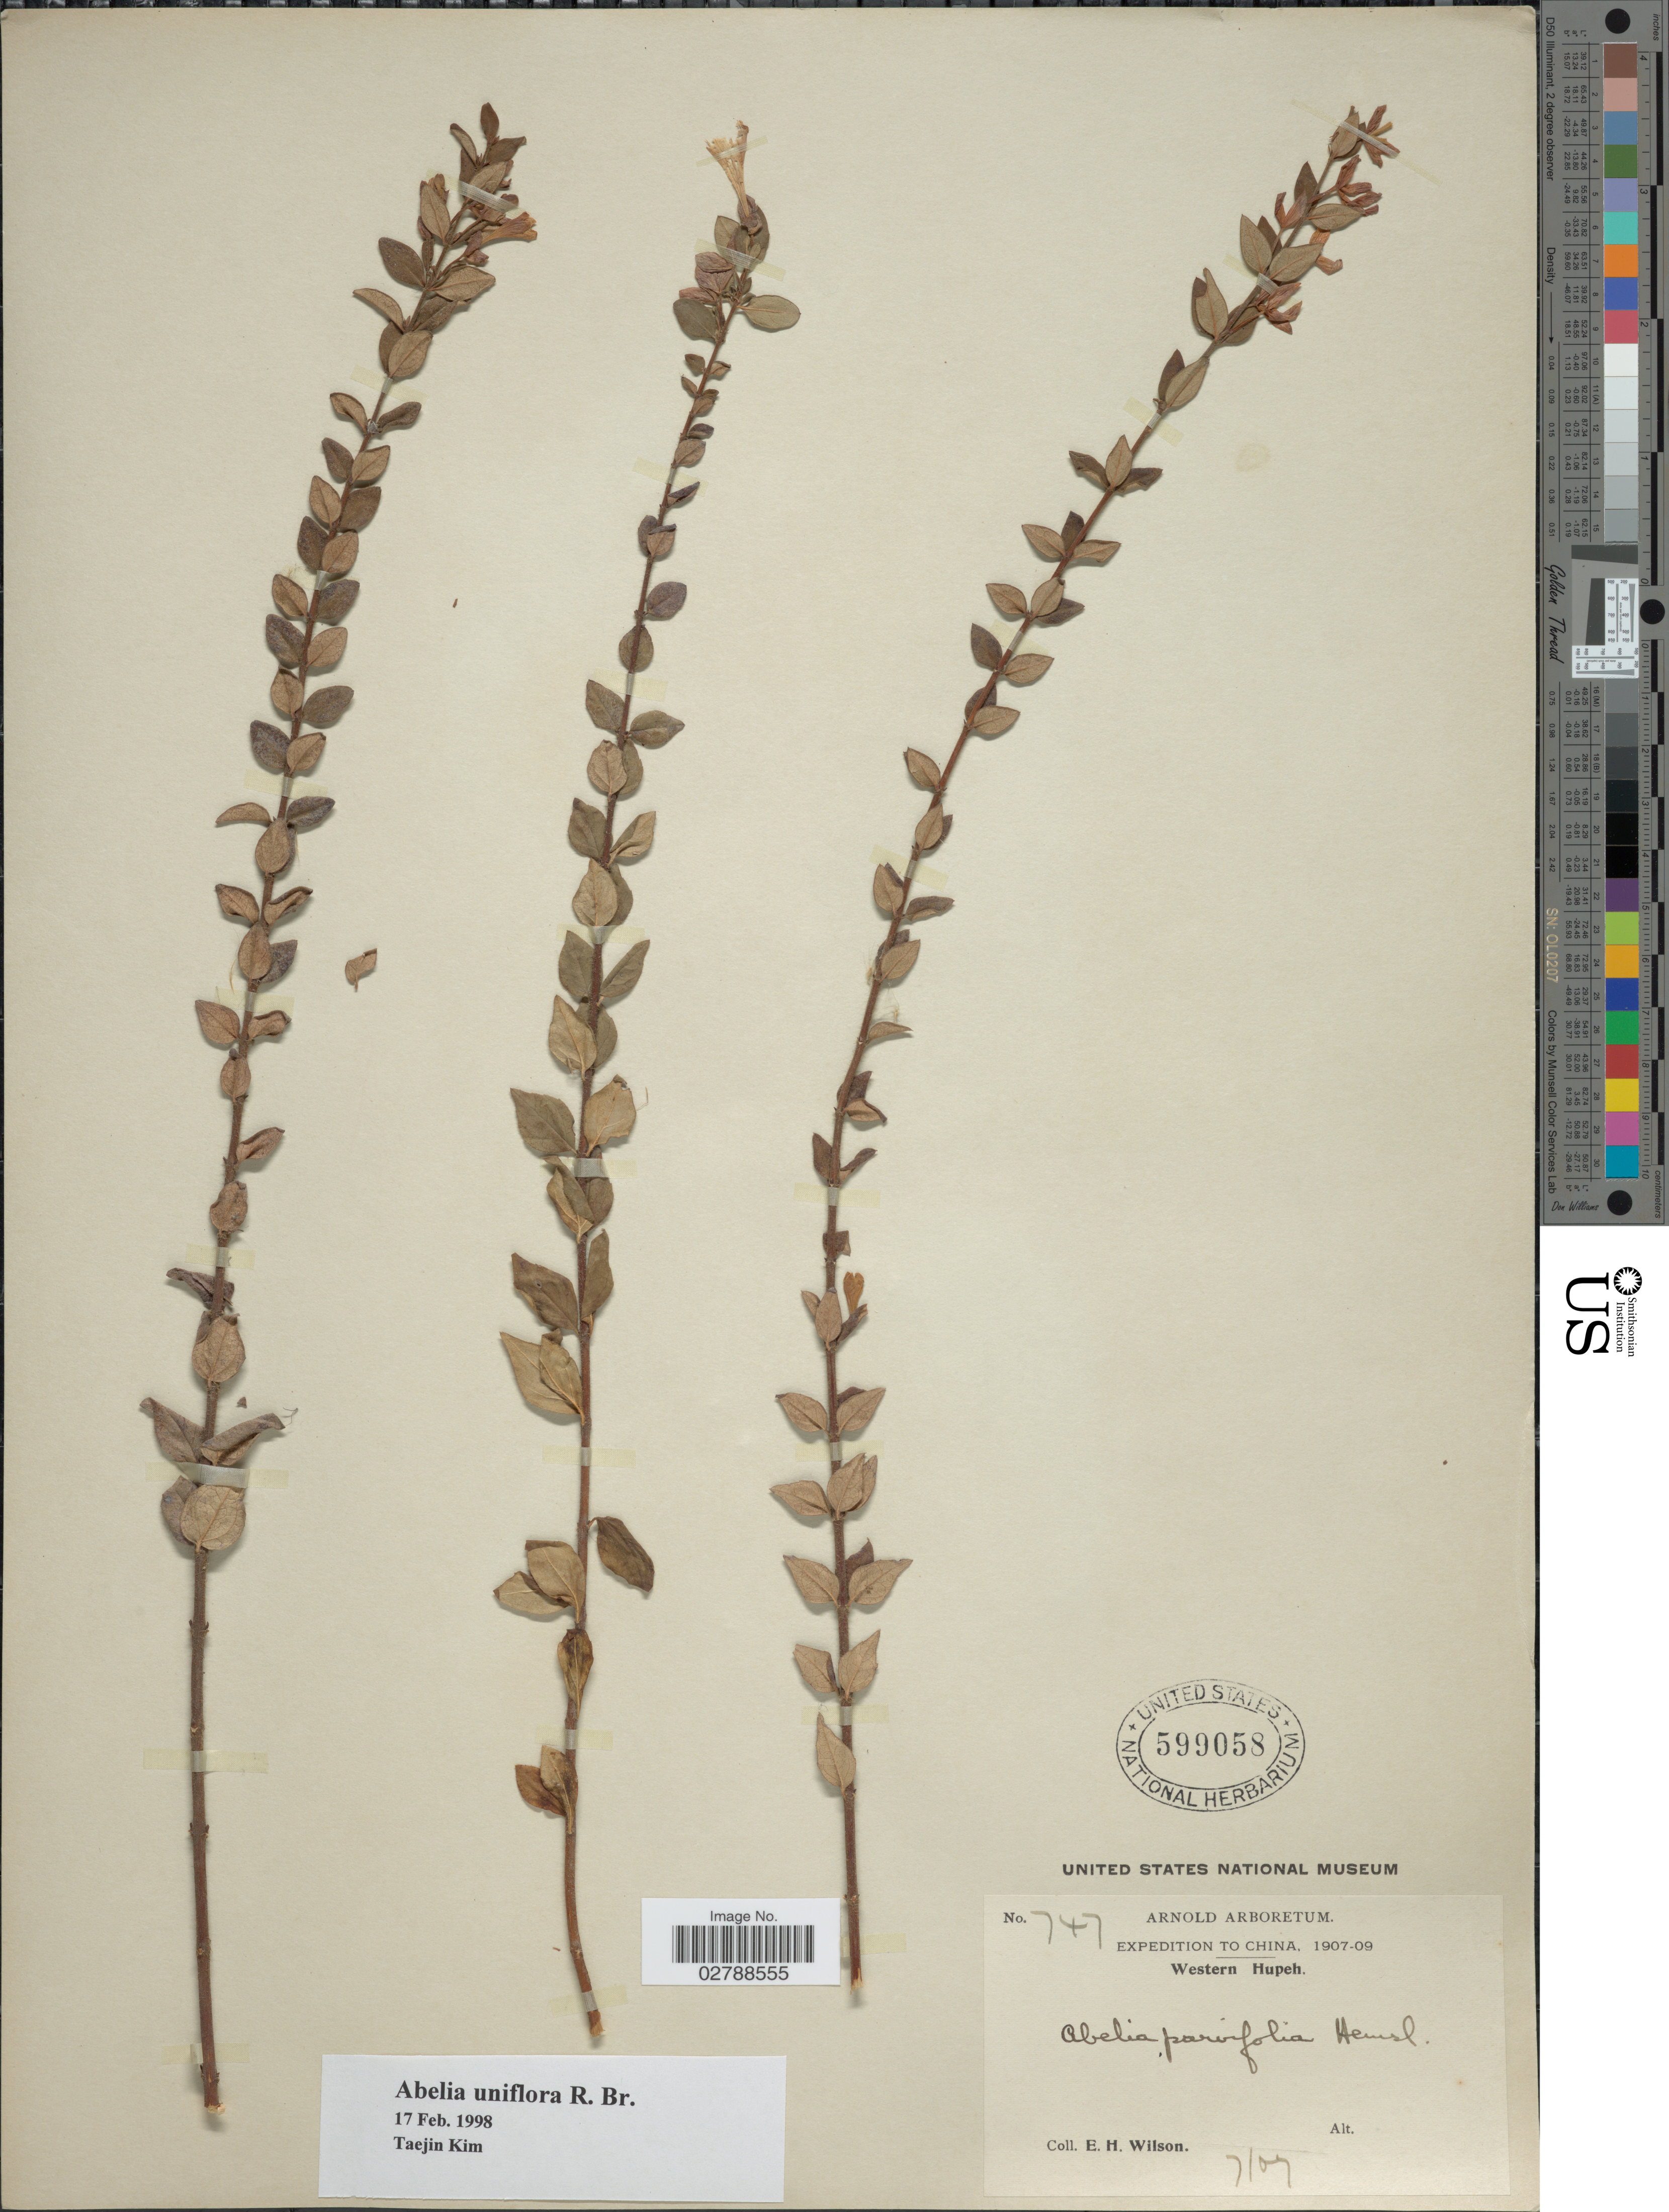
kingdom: Plantae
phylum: Tracheophyta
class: Magnoliopsida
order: Dipsacales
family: Caprifoliaceae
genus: Abelia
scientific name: Abelia uniflora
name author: R. Br.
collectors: E. Wilson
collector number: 747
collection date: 1907-07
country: China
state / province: Hubei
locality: Western Hupeh.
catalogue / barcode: US 599058